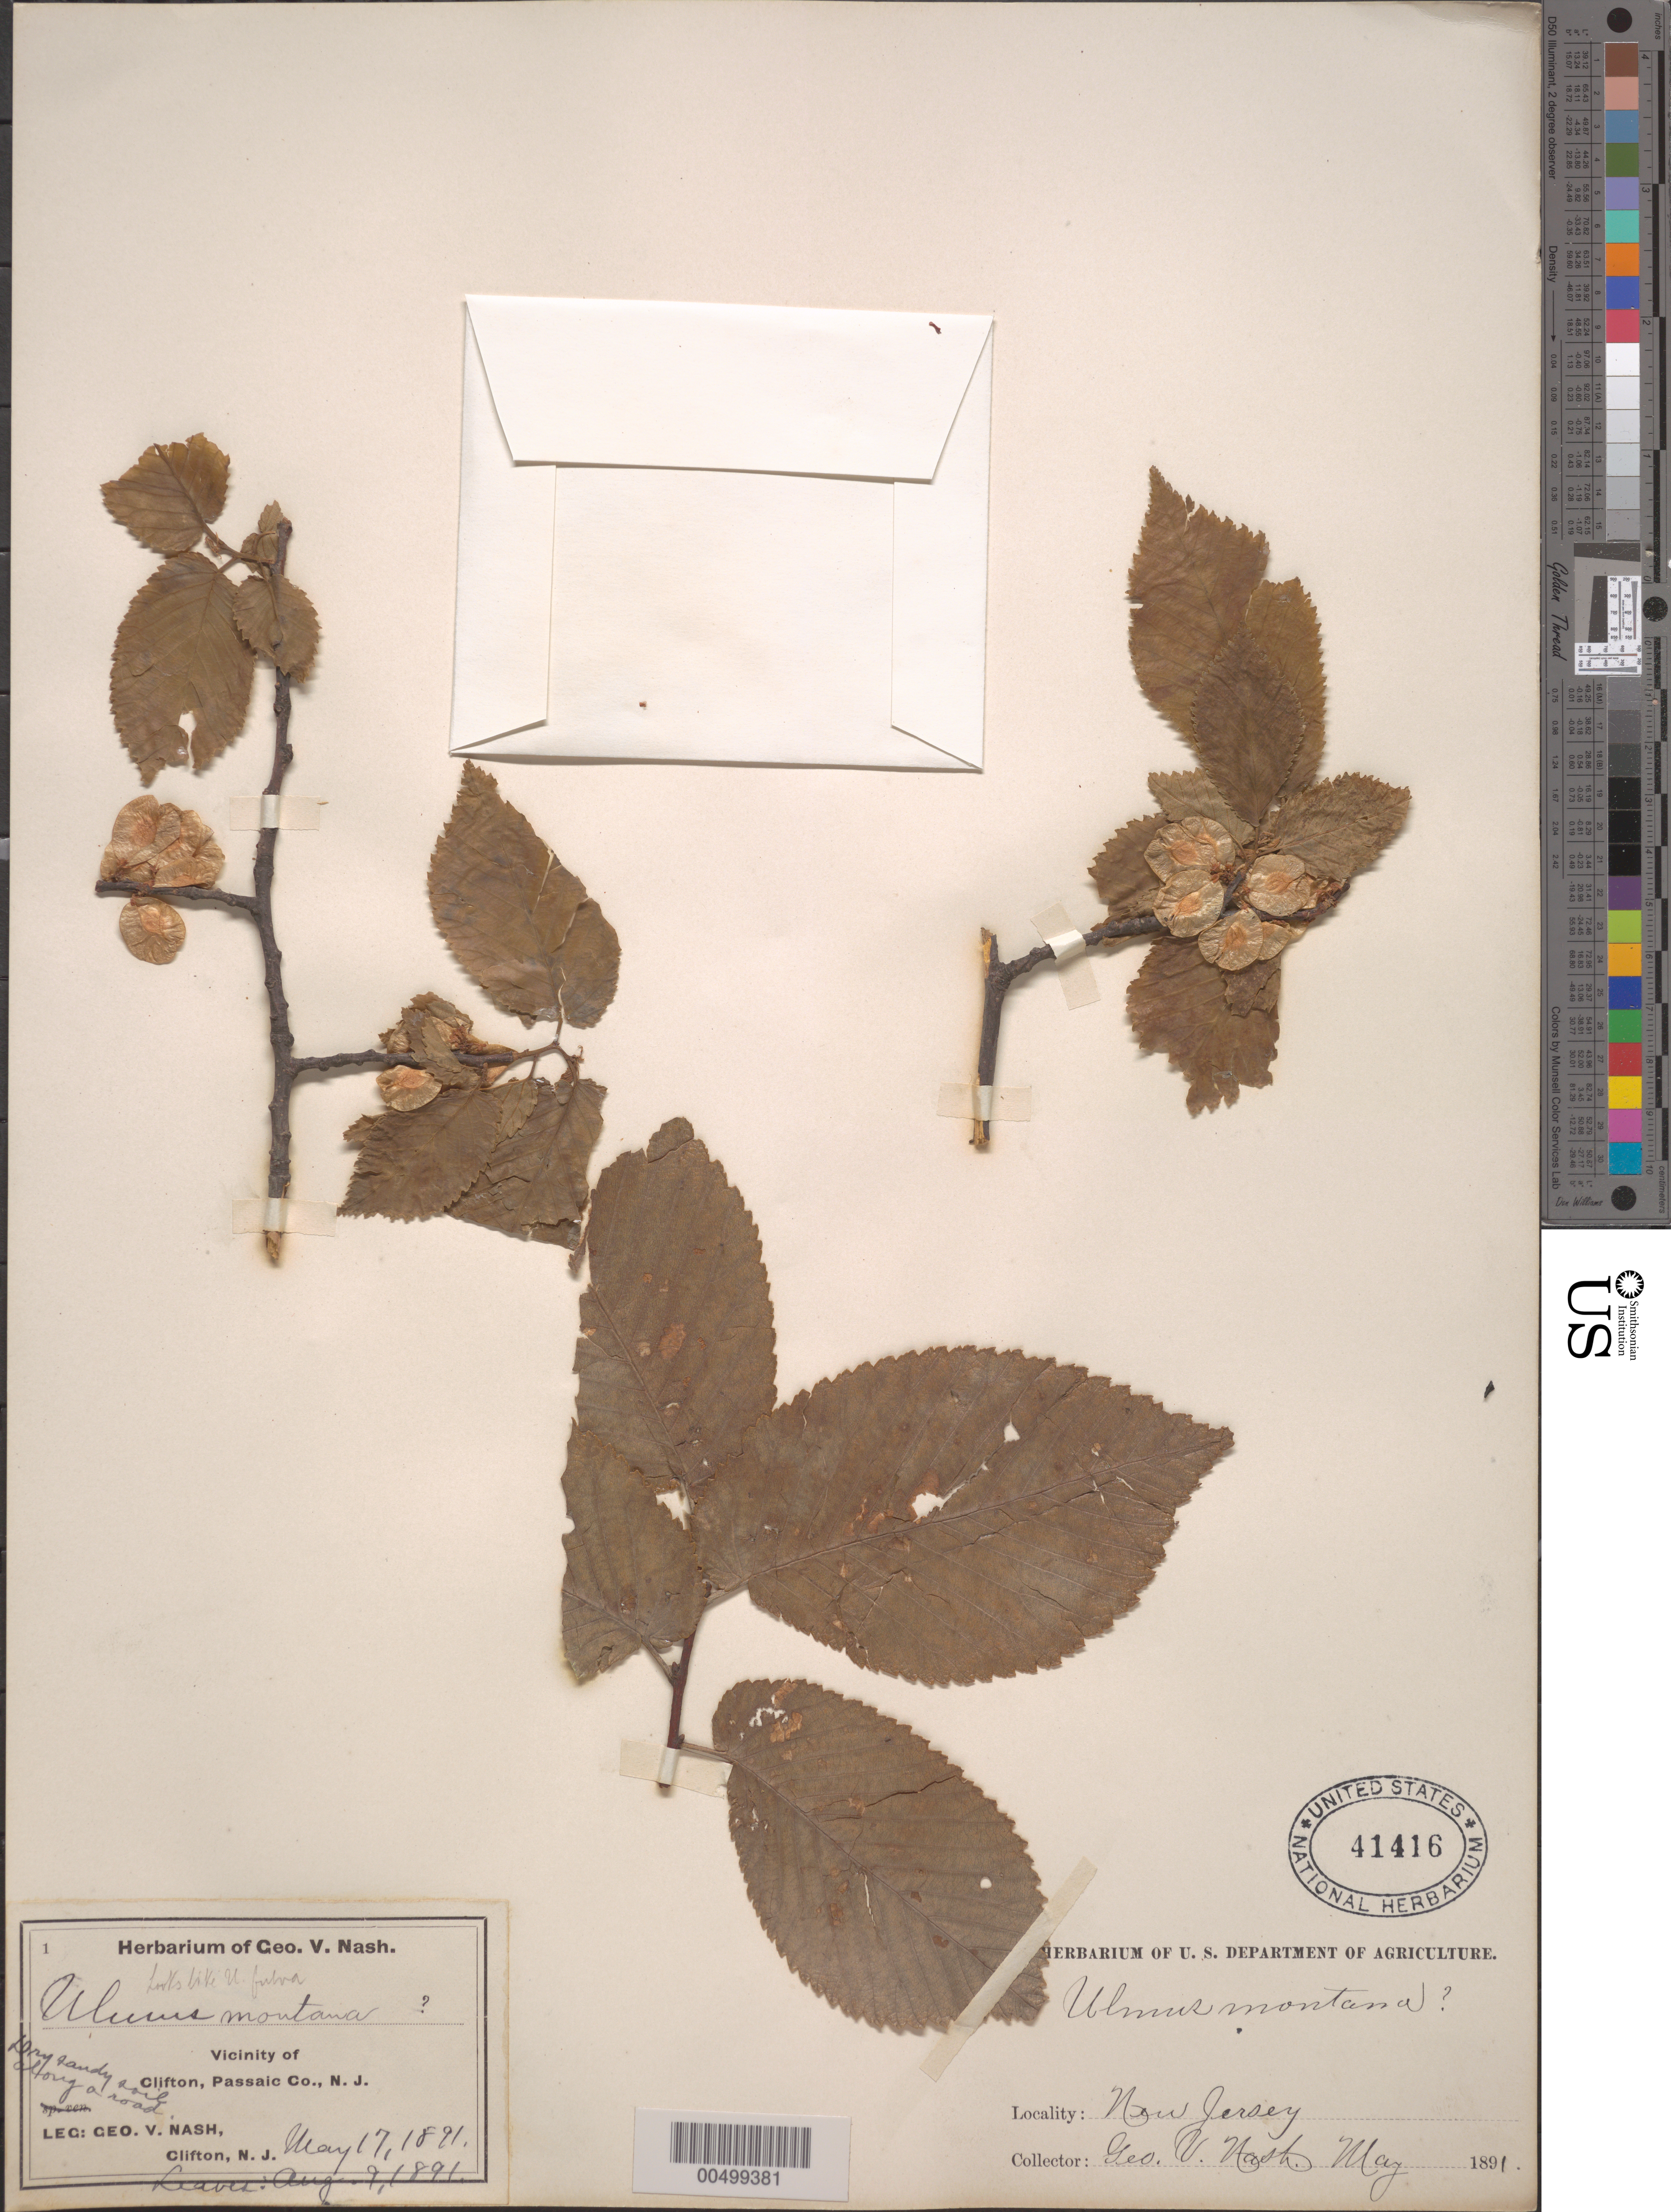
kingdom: Plantae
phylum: Tracheophyta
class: Magnoliopsida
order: Rosales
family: Ulmaceae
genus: Ulmus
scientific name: Ulmus glabra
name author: Huds.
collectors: G. V. Nash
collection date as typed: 17 May 1891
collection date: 1891-05-17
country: United States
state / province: New Jersey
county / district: Passaic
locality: Clifton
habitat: dry sandy soil along a road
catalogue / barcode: US 41416